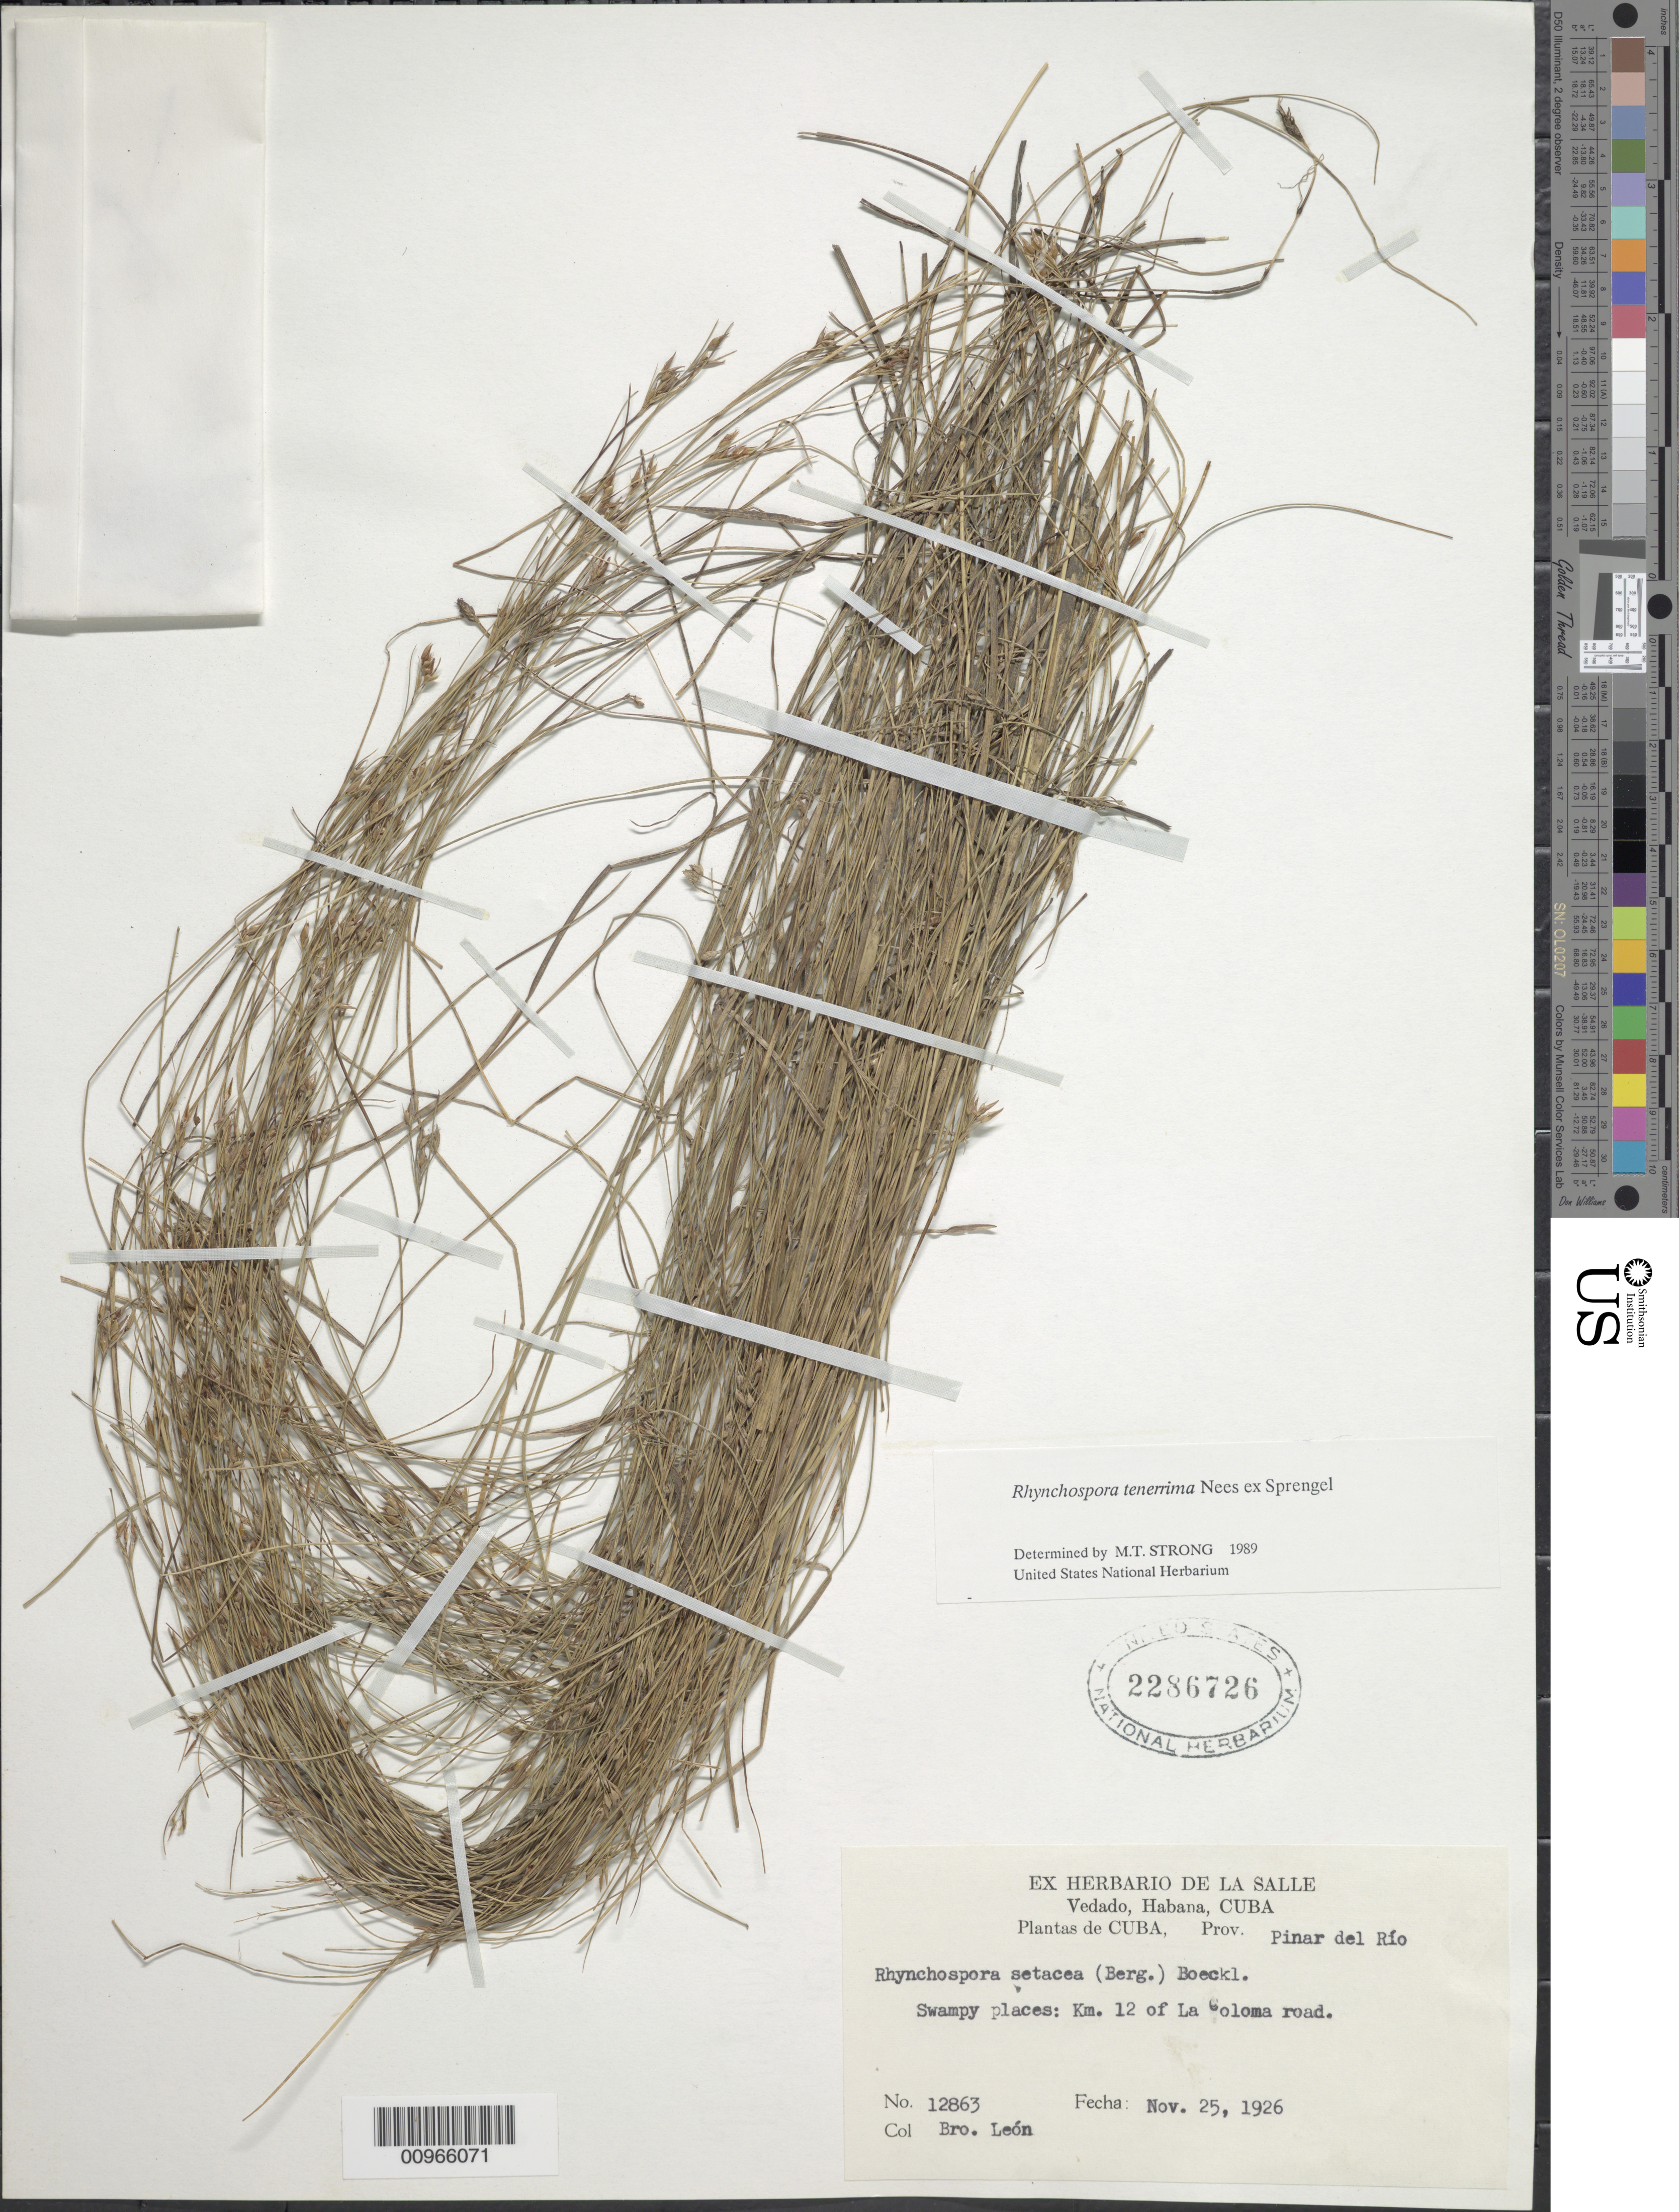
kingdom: Plantae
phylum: Tracheophyta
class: Liliopsida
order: Poales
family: Cyperaceae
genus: Rhynchospora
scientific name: Rhynchospora tenerrima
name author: Nees ex Spreng.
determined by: Strong, M. T., (US), Smithsonian Institution - National Museum of Natural History (UNITED STATES)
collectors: Bro. León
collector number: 12863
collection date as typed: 25 Nov 1926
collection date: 1926-11-25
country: Cuba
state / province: Pinar del Rio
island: Cuba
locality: Swampy places Km 12 of La Coloma road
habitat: Swampy places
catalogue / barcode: US 2286726